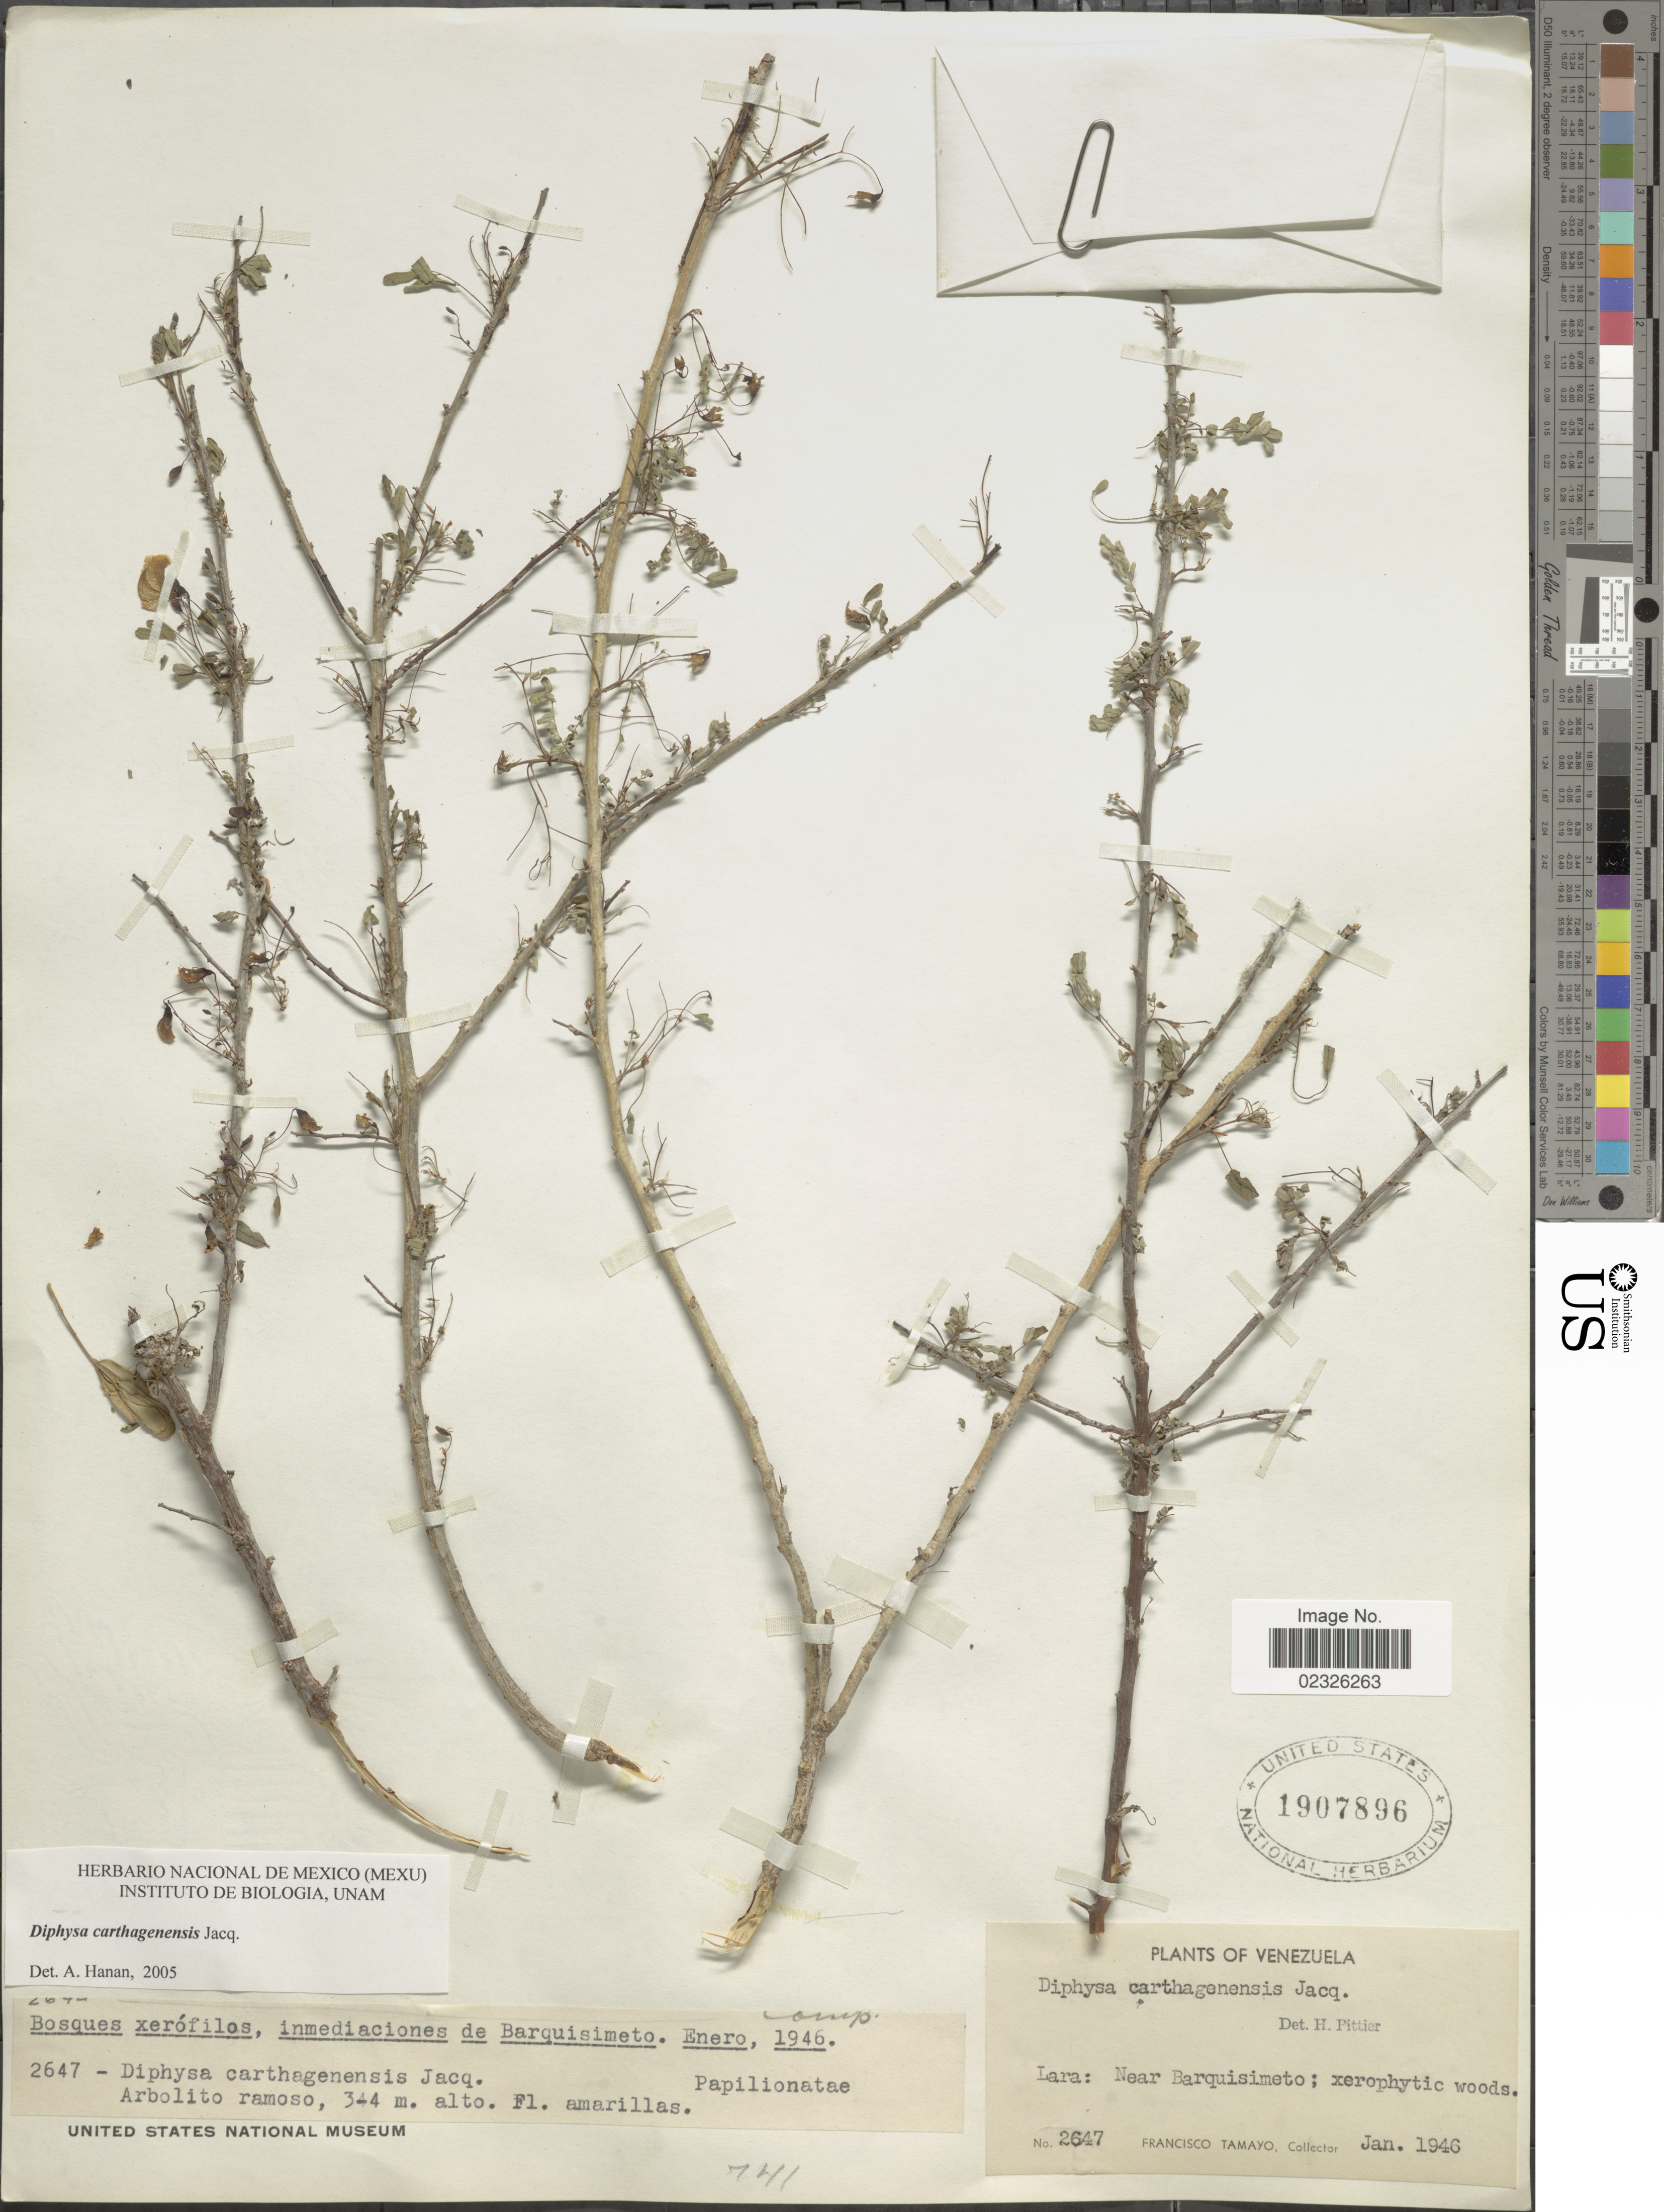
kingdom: Plantae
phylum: Tracheophyta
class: Magnoliopsida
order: Fabales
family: Fabaceae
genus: Diphysa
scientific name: Diphysa carthagenensis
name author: Jacq.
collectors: F. Tamayo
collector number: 2647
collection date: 1946-01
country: Venezuela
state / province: Lara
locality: Near Barquisimeto; xerophytic woods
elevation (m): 3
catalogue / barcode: US 1907896